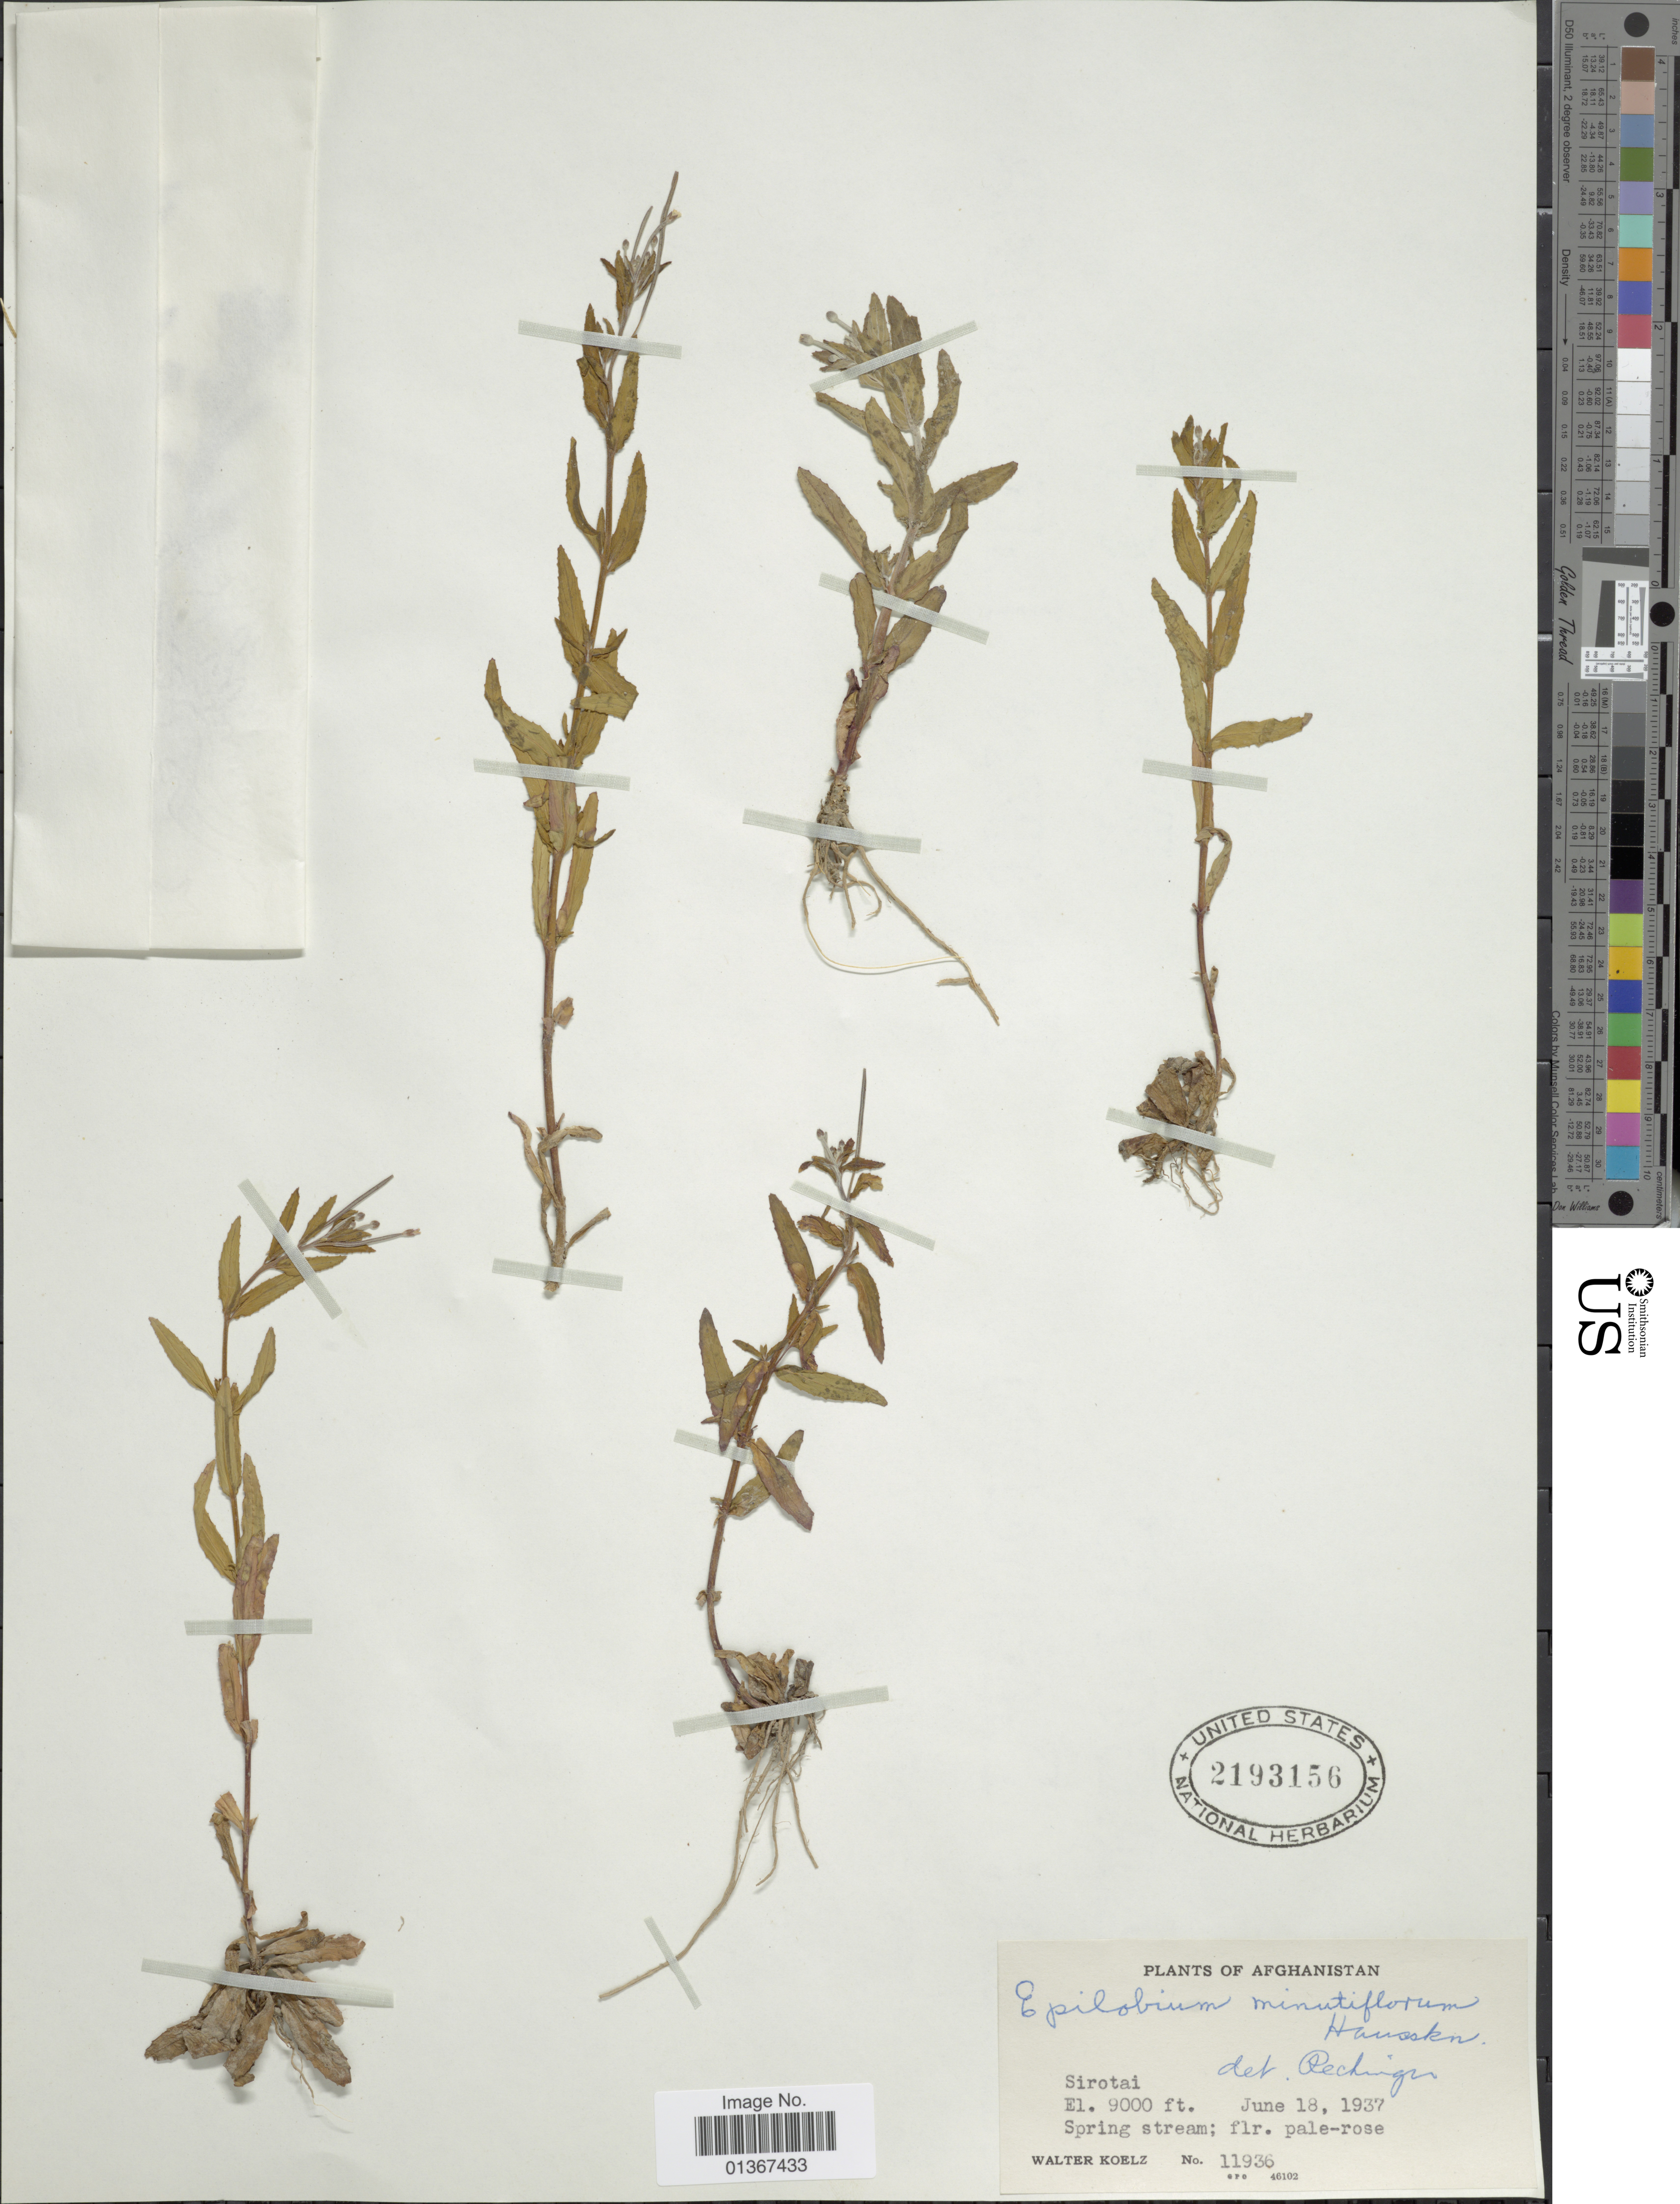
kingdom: Plantae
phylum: Tracheophyta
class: Magnoliopsida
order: Myrtales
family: Onagraceae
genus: Epilobium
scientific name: Epilobium minutiflorum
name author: Hausskn.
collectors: W. N. Koelz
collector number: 11936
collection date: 1937-06-18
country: Afghanistan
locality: Sirotai.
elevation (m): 2743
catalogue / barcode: US 2193156